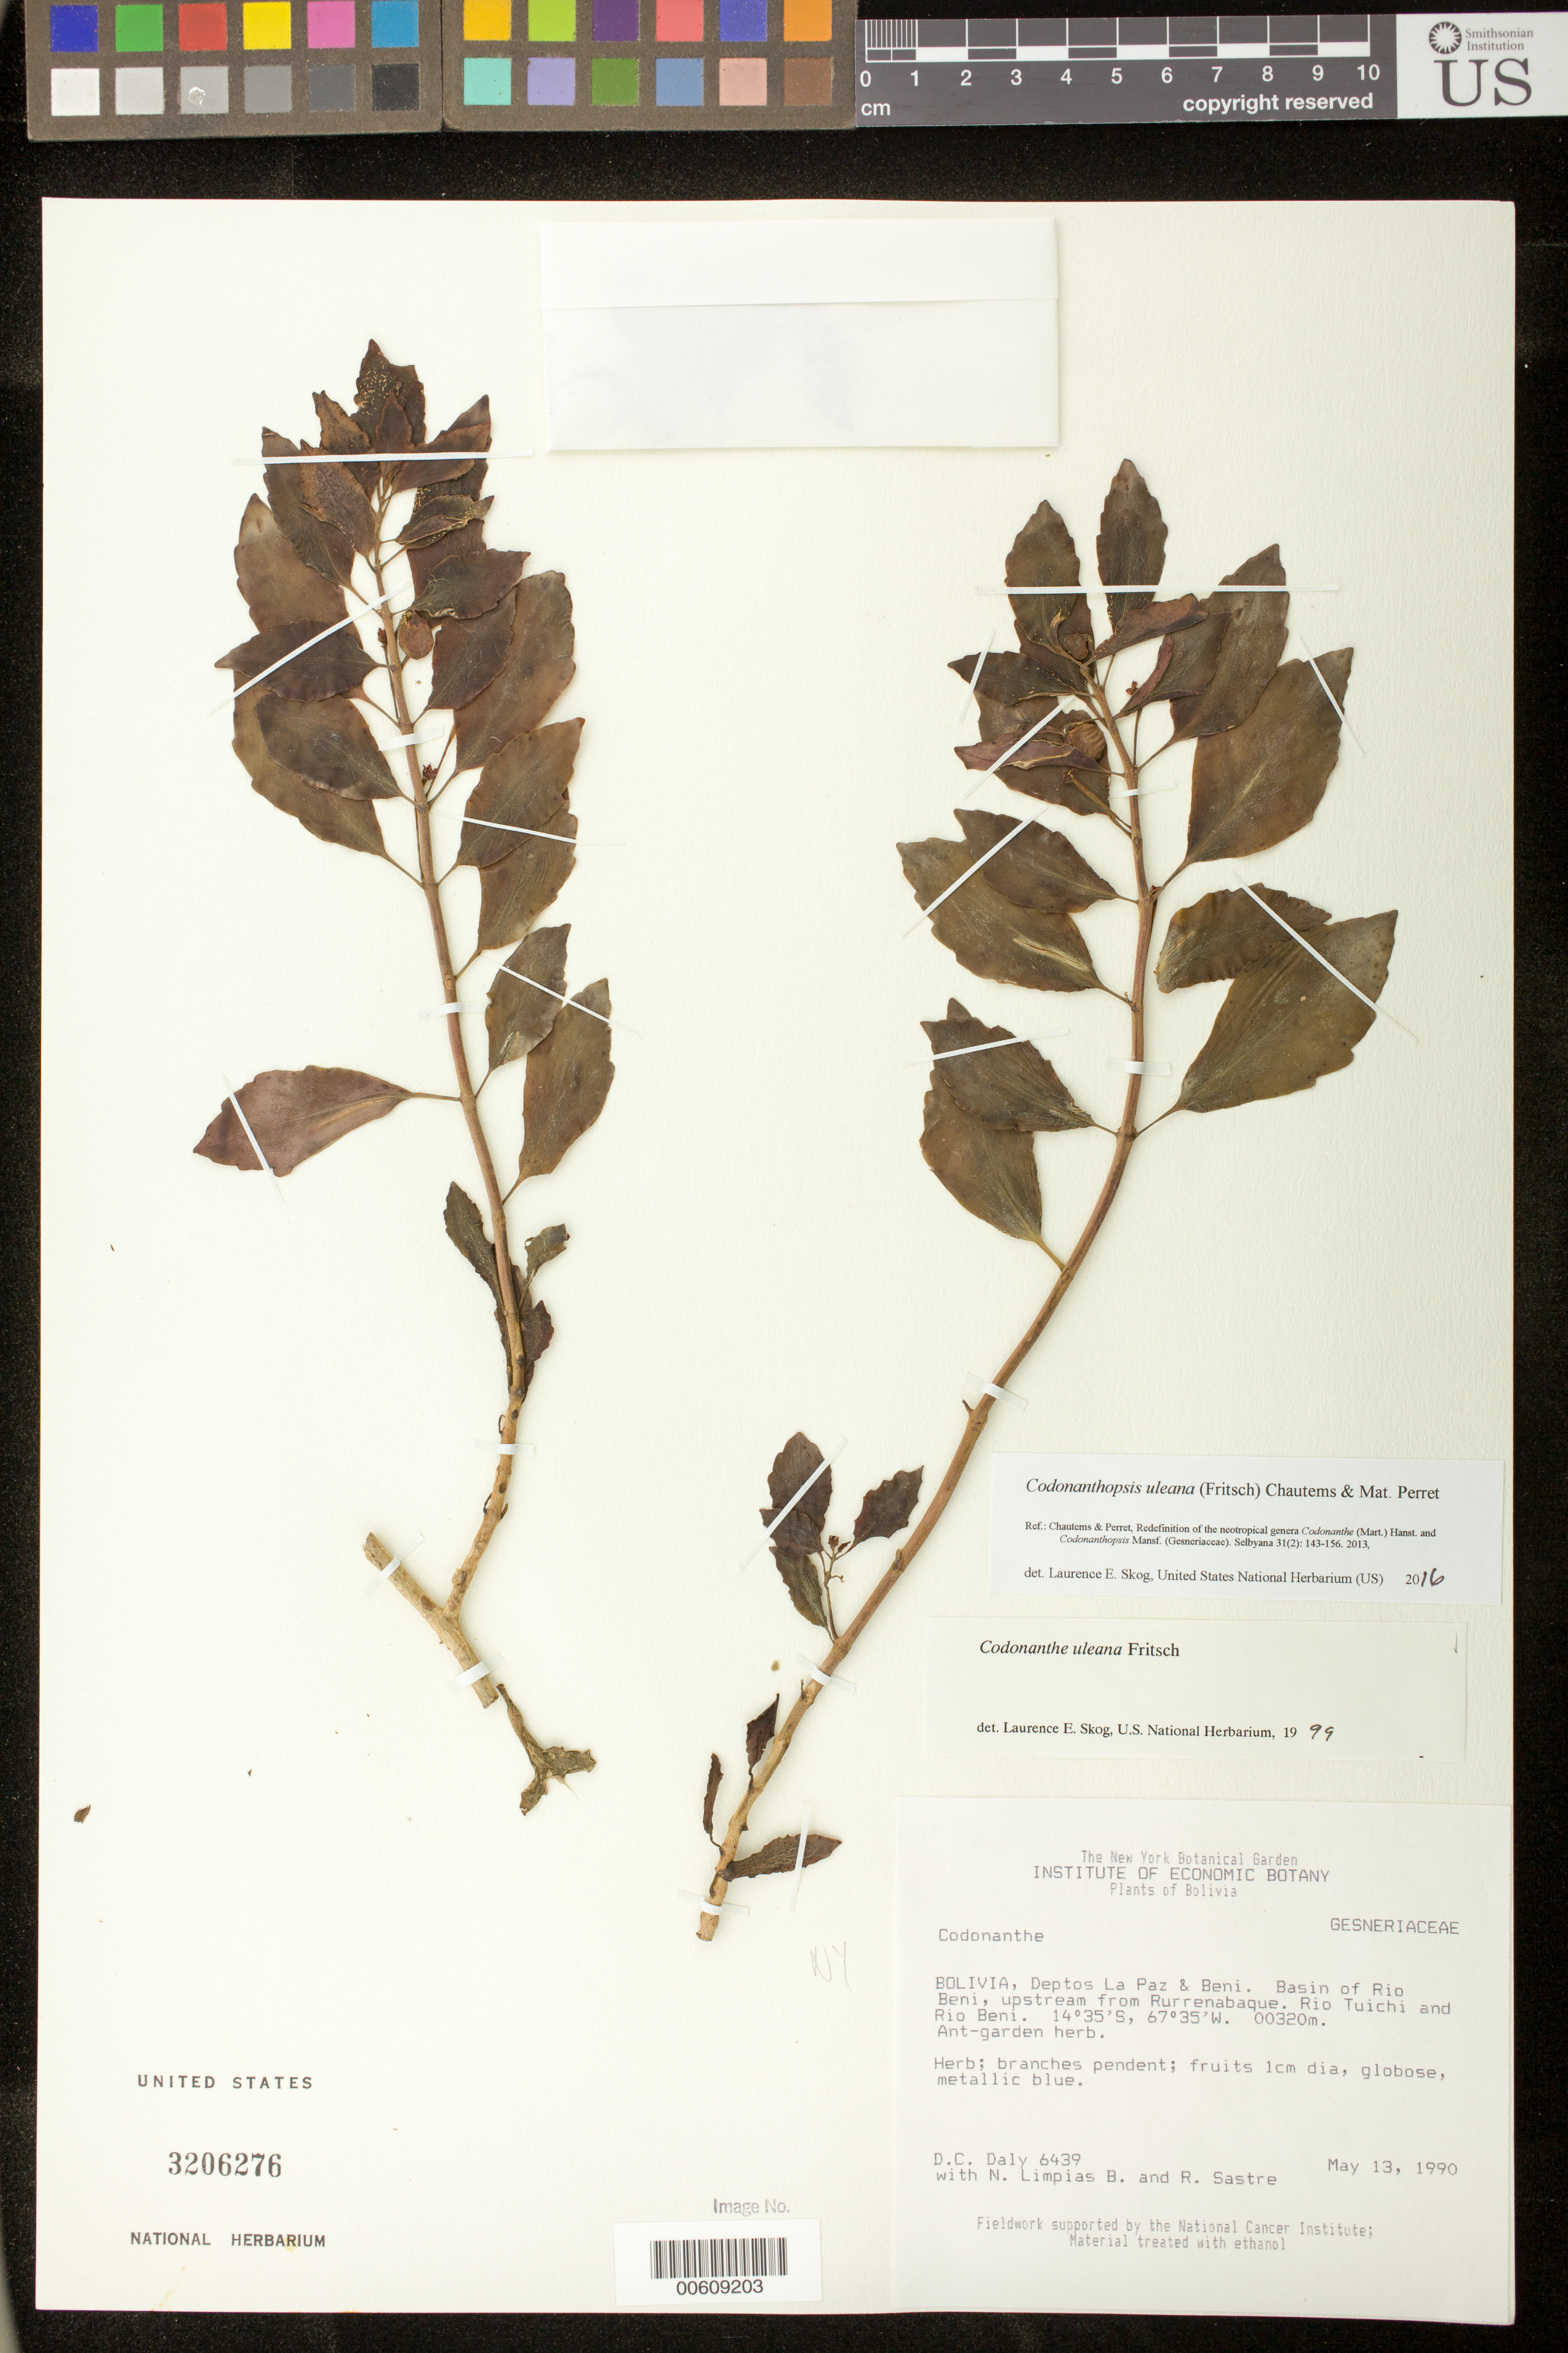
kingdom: Plantae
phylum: Tracheophyta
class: Magnoliopsida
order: Lamiales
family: Gesneriaceae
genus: Codonanthopsis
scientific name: Codonanthopsis uleana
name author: (Fritsch) Chautems & Mat.Perret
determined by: Skog, Laurence E.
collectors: D. C. Daly, N. Limpias B. & R. Sastre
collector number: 6439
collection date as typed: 13 May 1990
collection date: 1990-05-13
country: Bolivia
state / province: Beni / La Paz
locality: Deptos. La Paz & Beni; basin of Rio Beni, upstream from Rurrenabaque, Rio Tuichi and Rio Beni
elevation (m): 320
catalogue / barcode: US 3206276